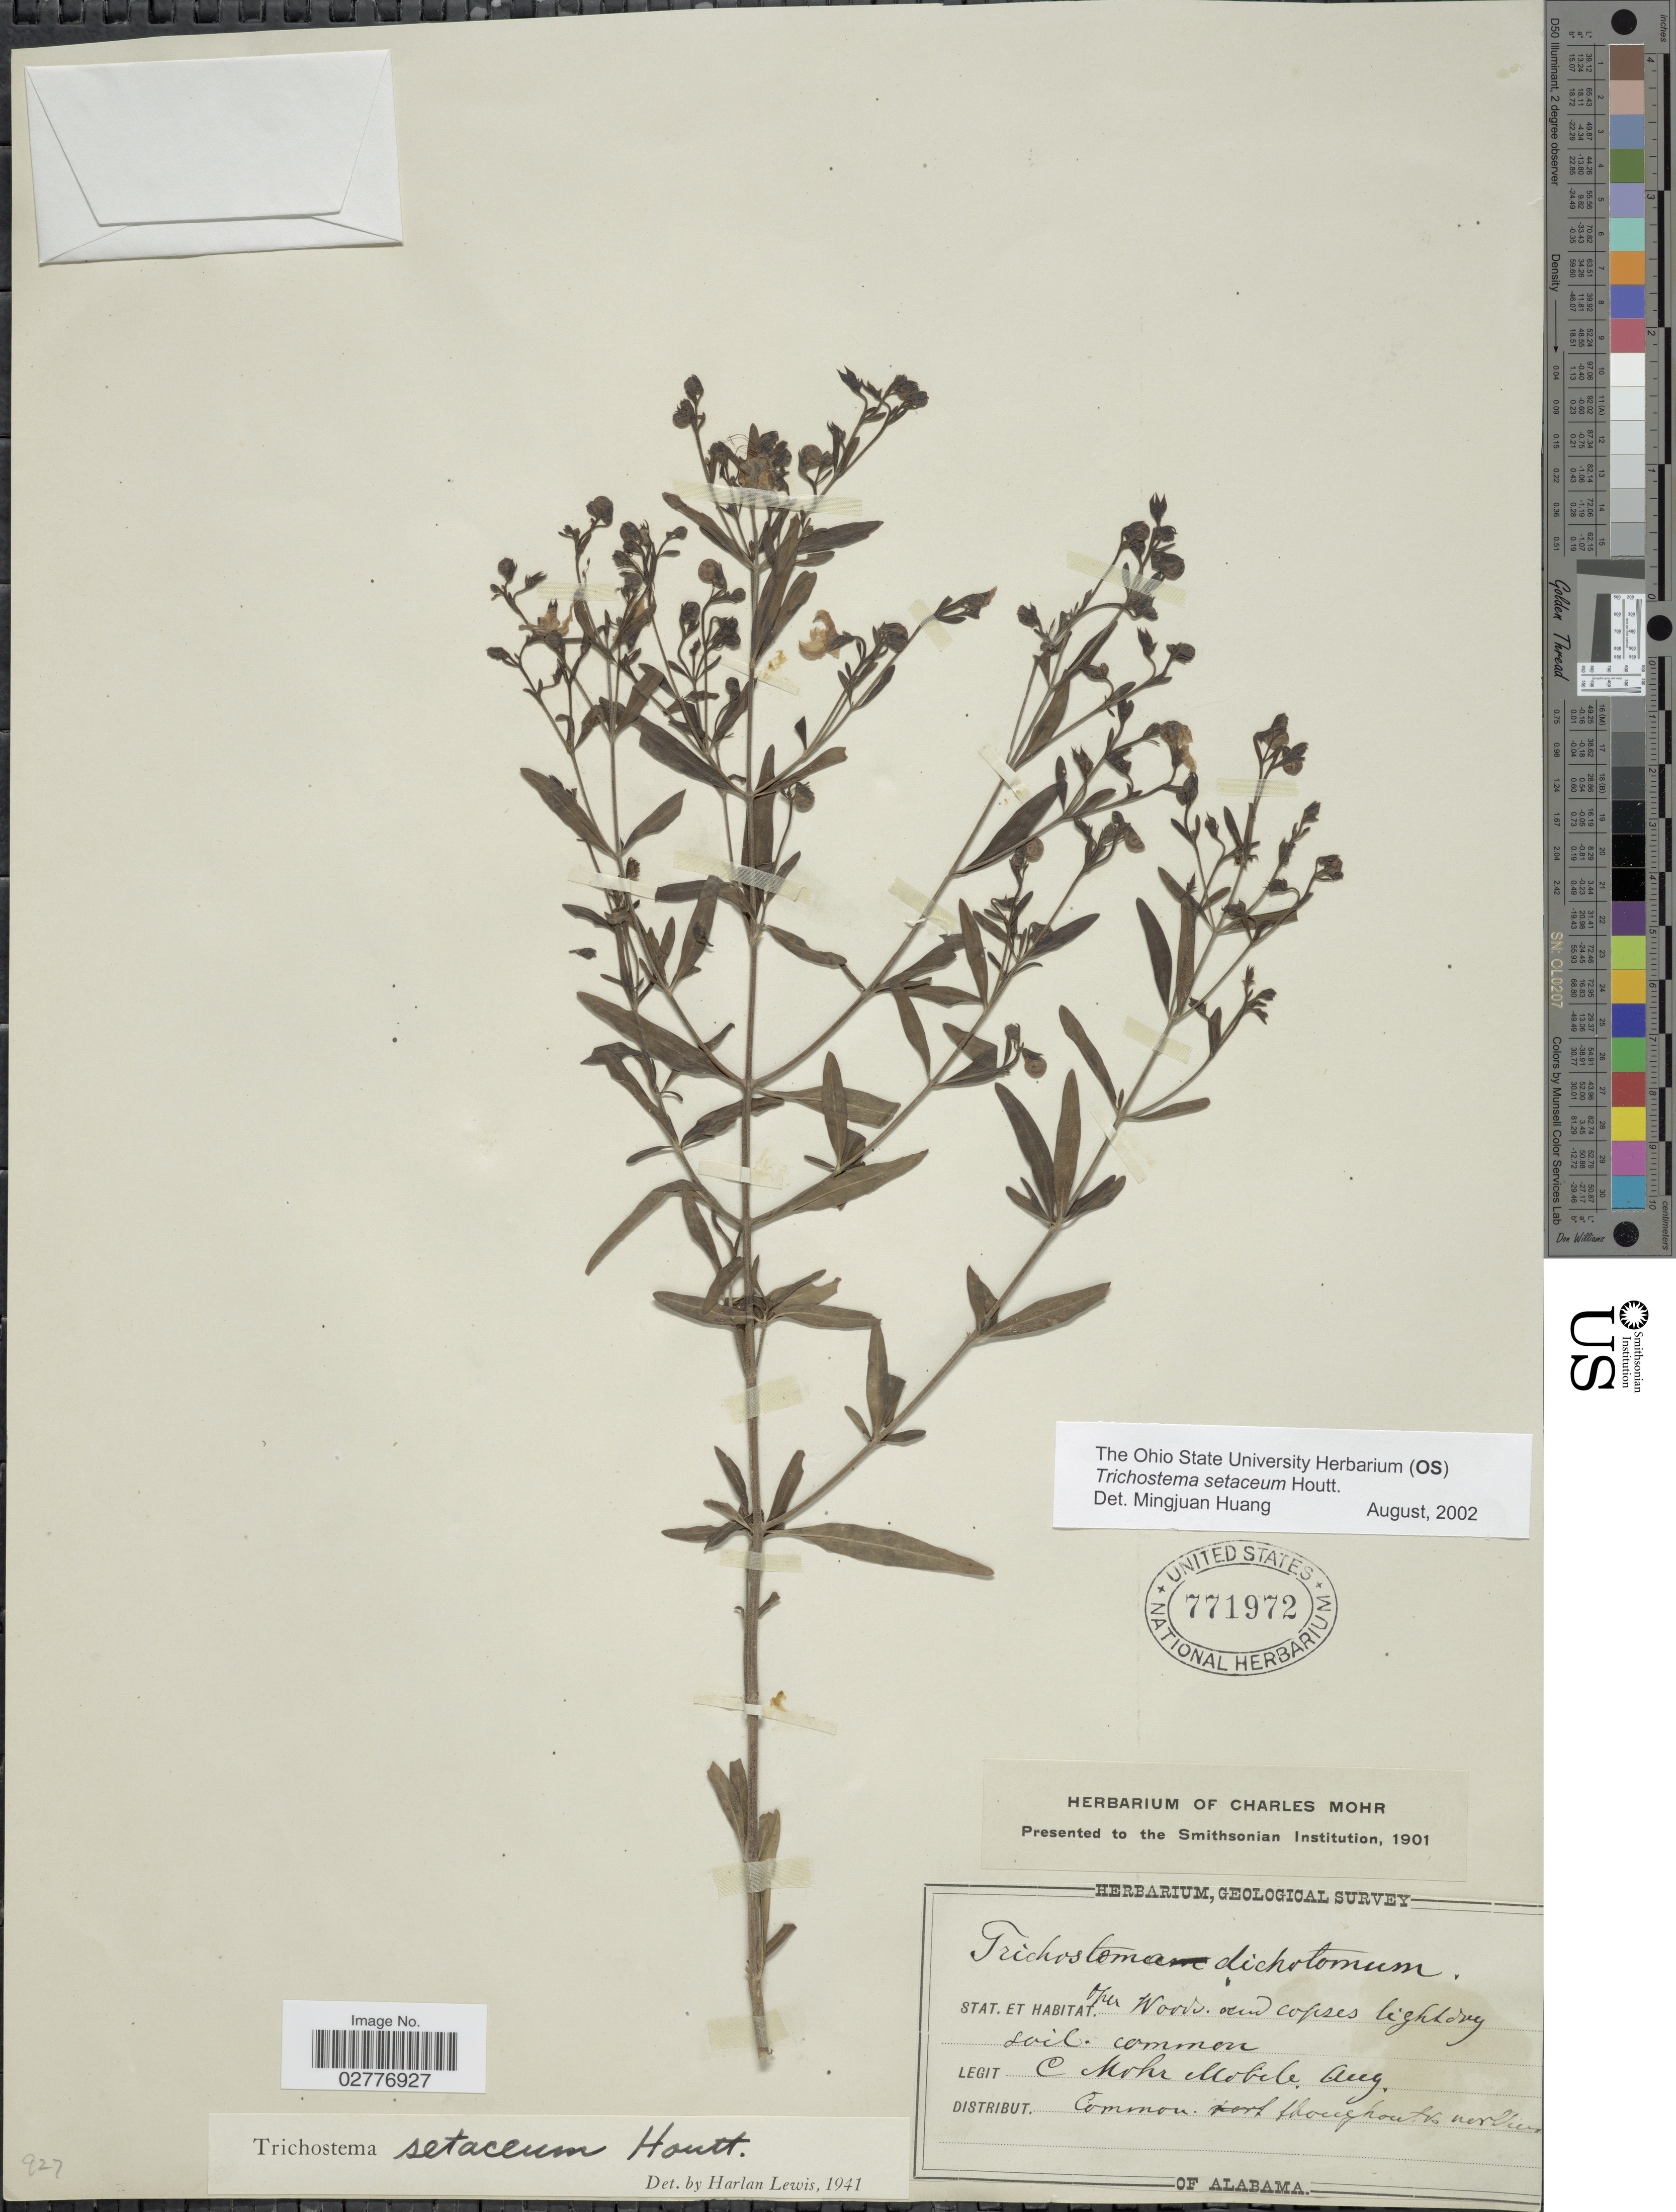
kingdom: Plantae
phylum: Tracheophyta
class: Magnoliopsida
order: Lamiales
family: Lamiaceae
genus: Trichostema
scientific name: Trichostema setaceum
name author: Houtt.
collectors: Mohr, C. T. (herbarium)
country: United States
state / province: Alabama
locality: Mobile.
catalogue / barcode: US 771972